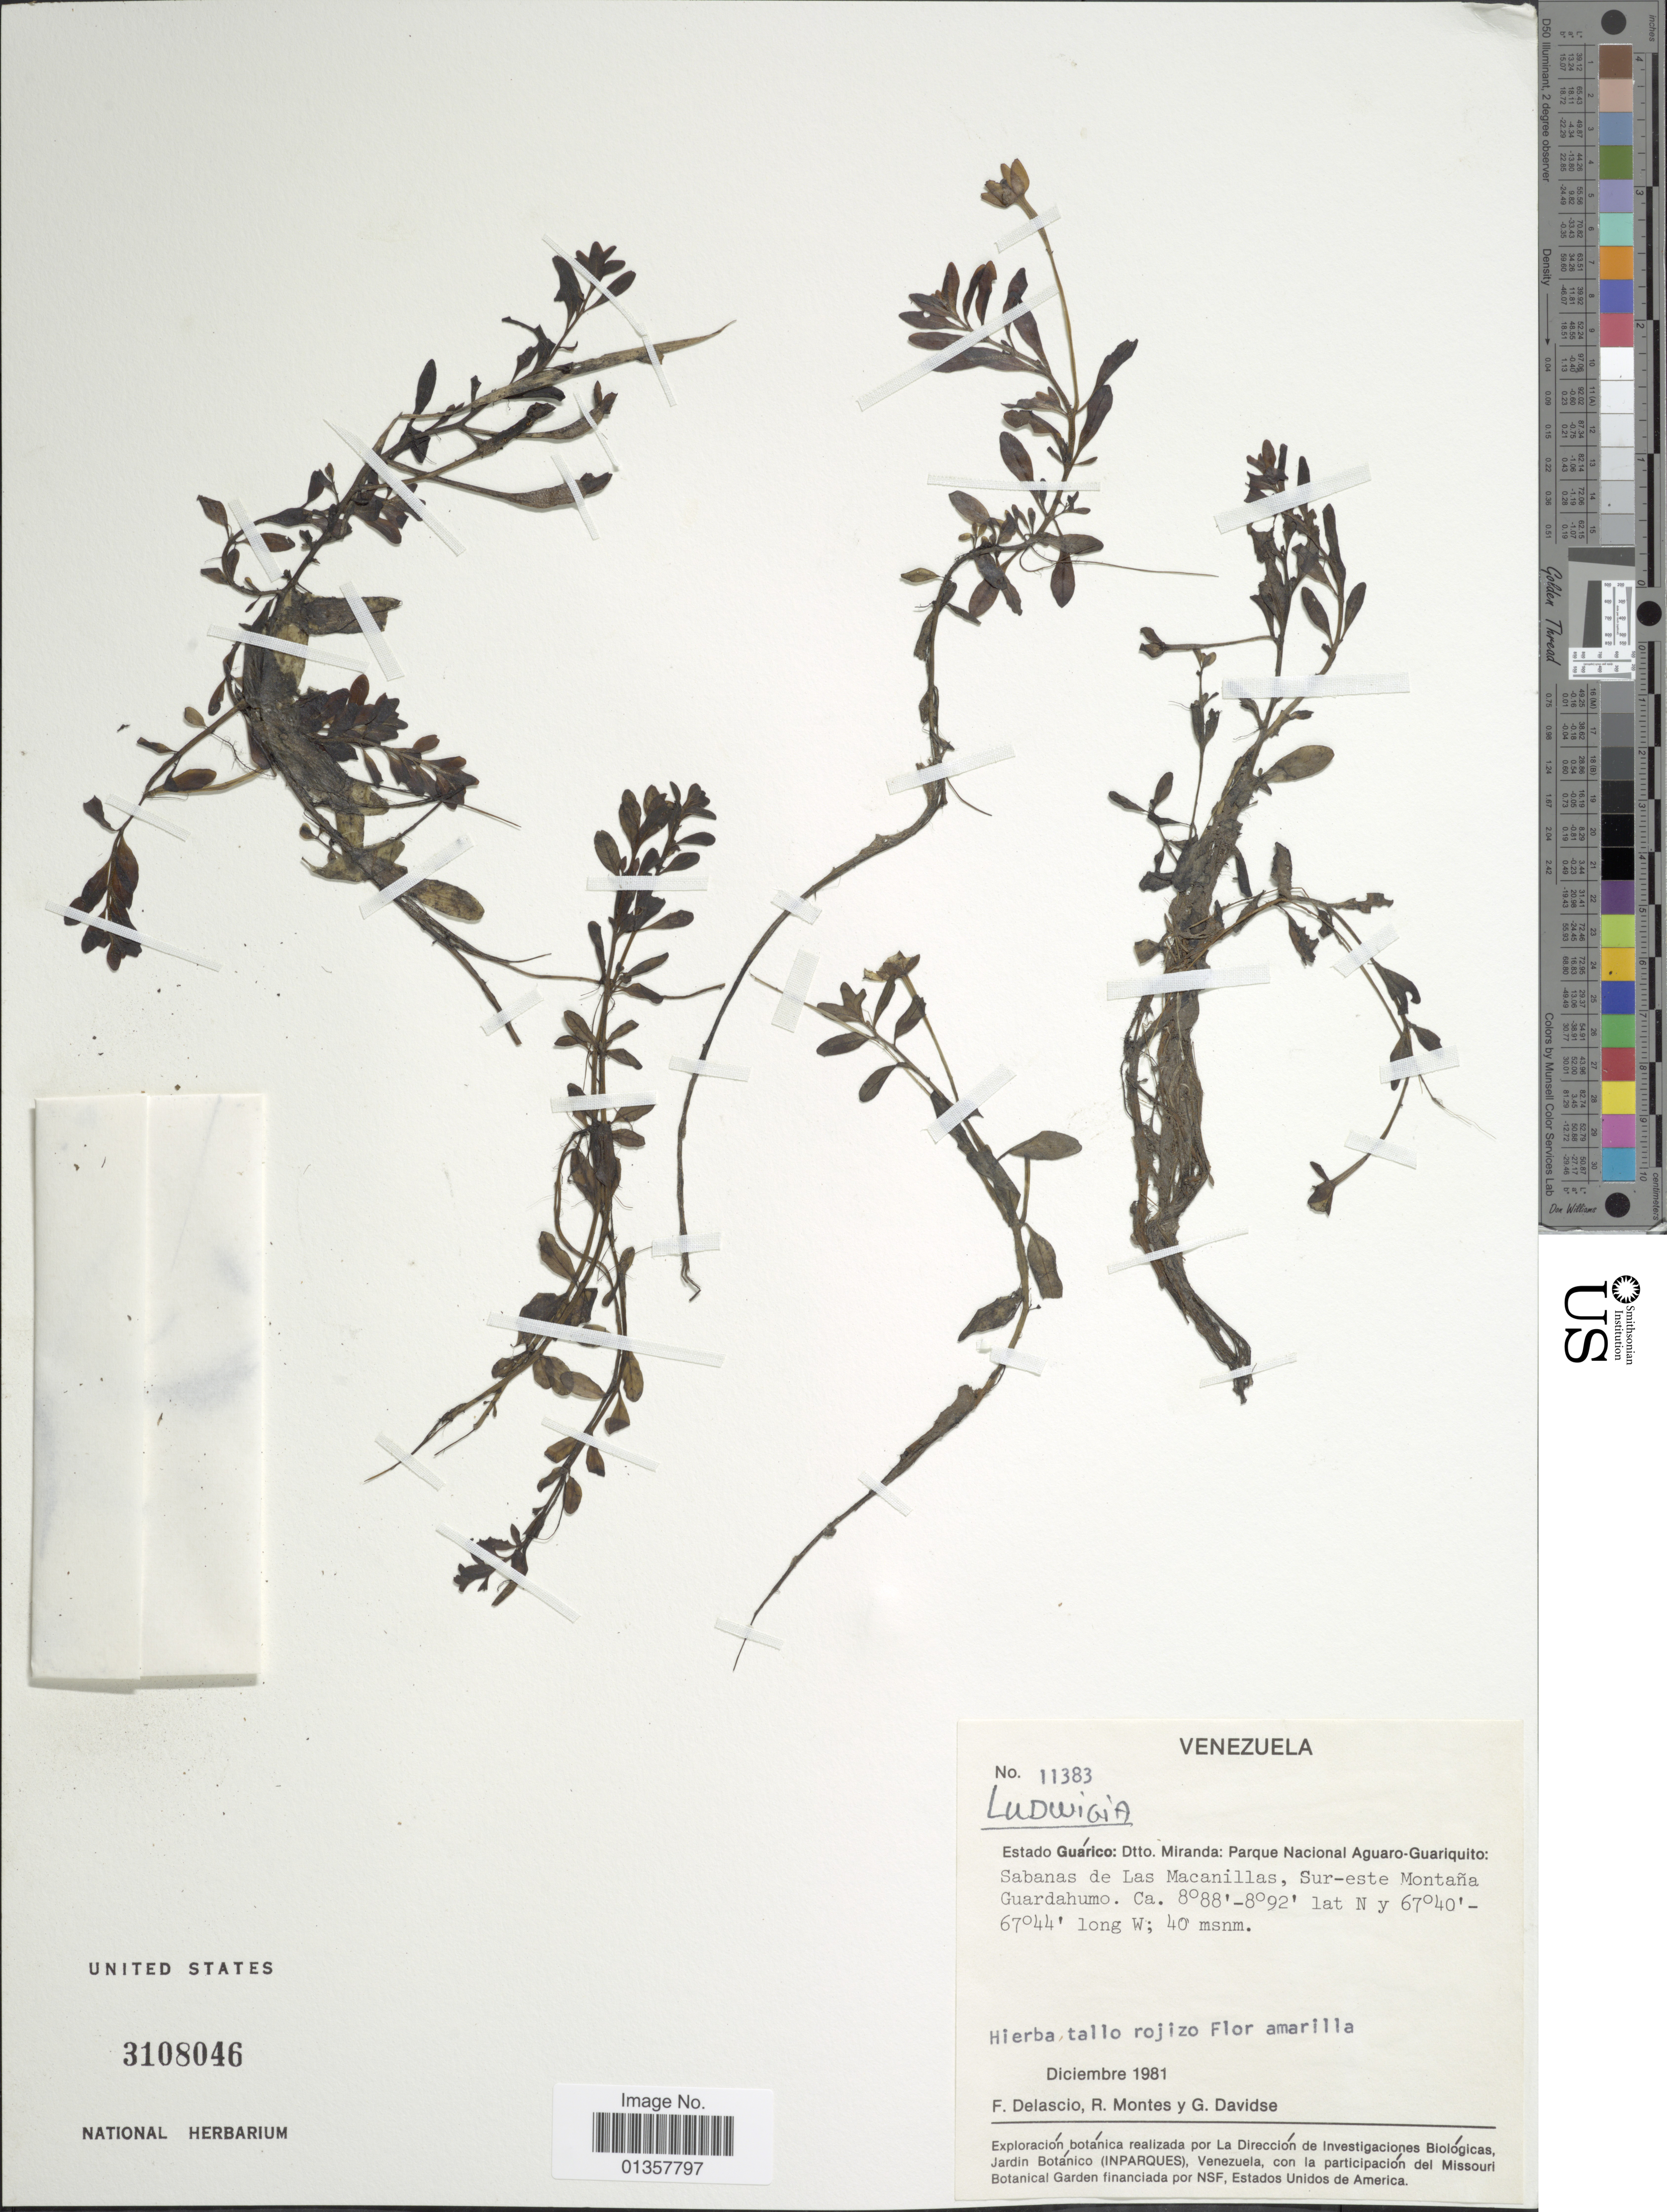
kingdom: Plantae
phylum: Tracheophyta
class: Magnoliopsida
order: Myrtales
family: Onagraceae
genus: Ludwigia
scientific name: Ludwigia sp.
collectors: F. Delascio C., R. Montes & G. Davidse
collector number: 11383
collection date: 1981-12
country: Venezuela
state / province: Guarico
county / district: Francisco de Miranda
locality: Dtto. Miranda: Parque Nacional Aguaro-Guariquito: Sabanas de Las Macanillas, Sur-este Montaña Guardahumo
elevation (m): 40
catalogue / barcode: US 3108046